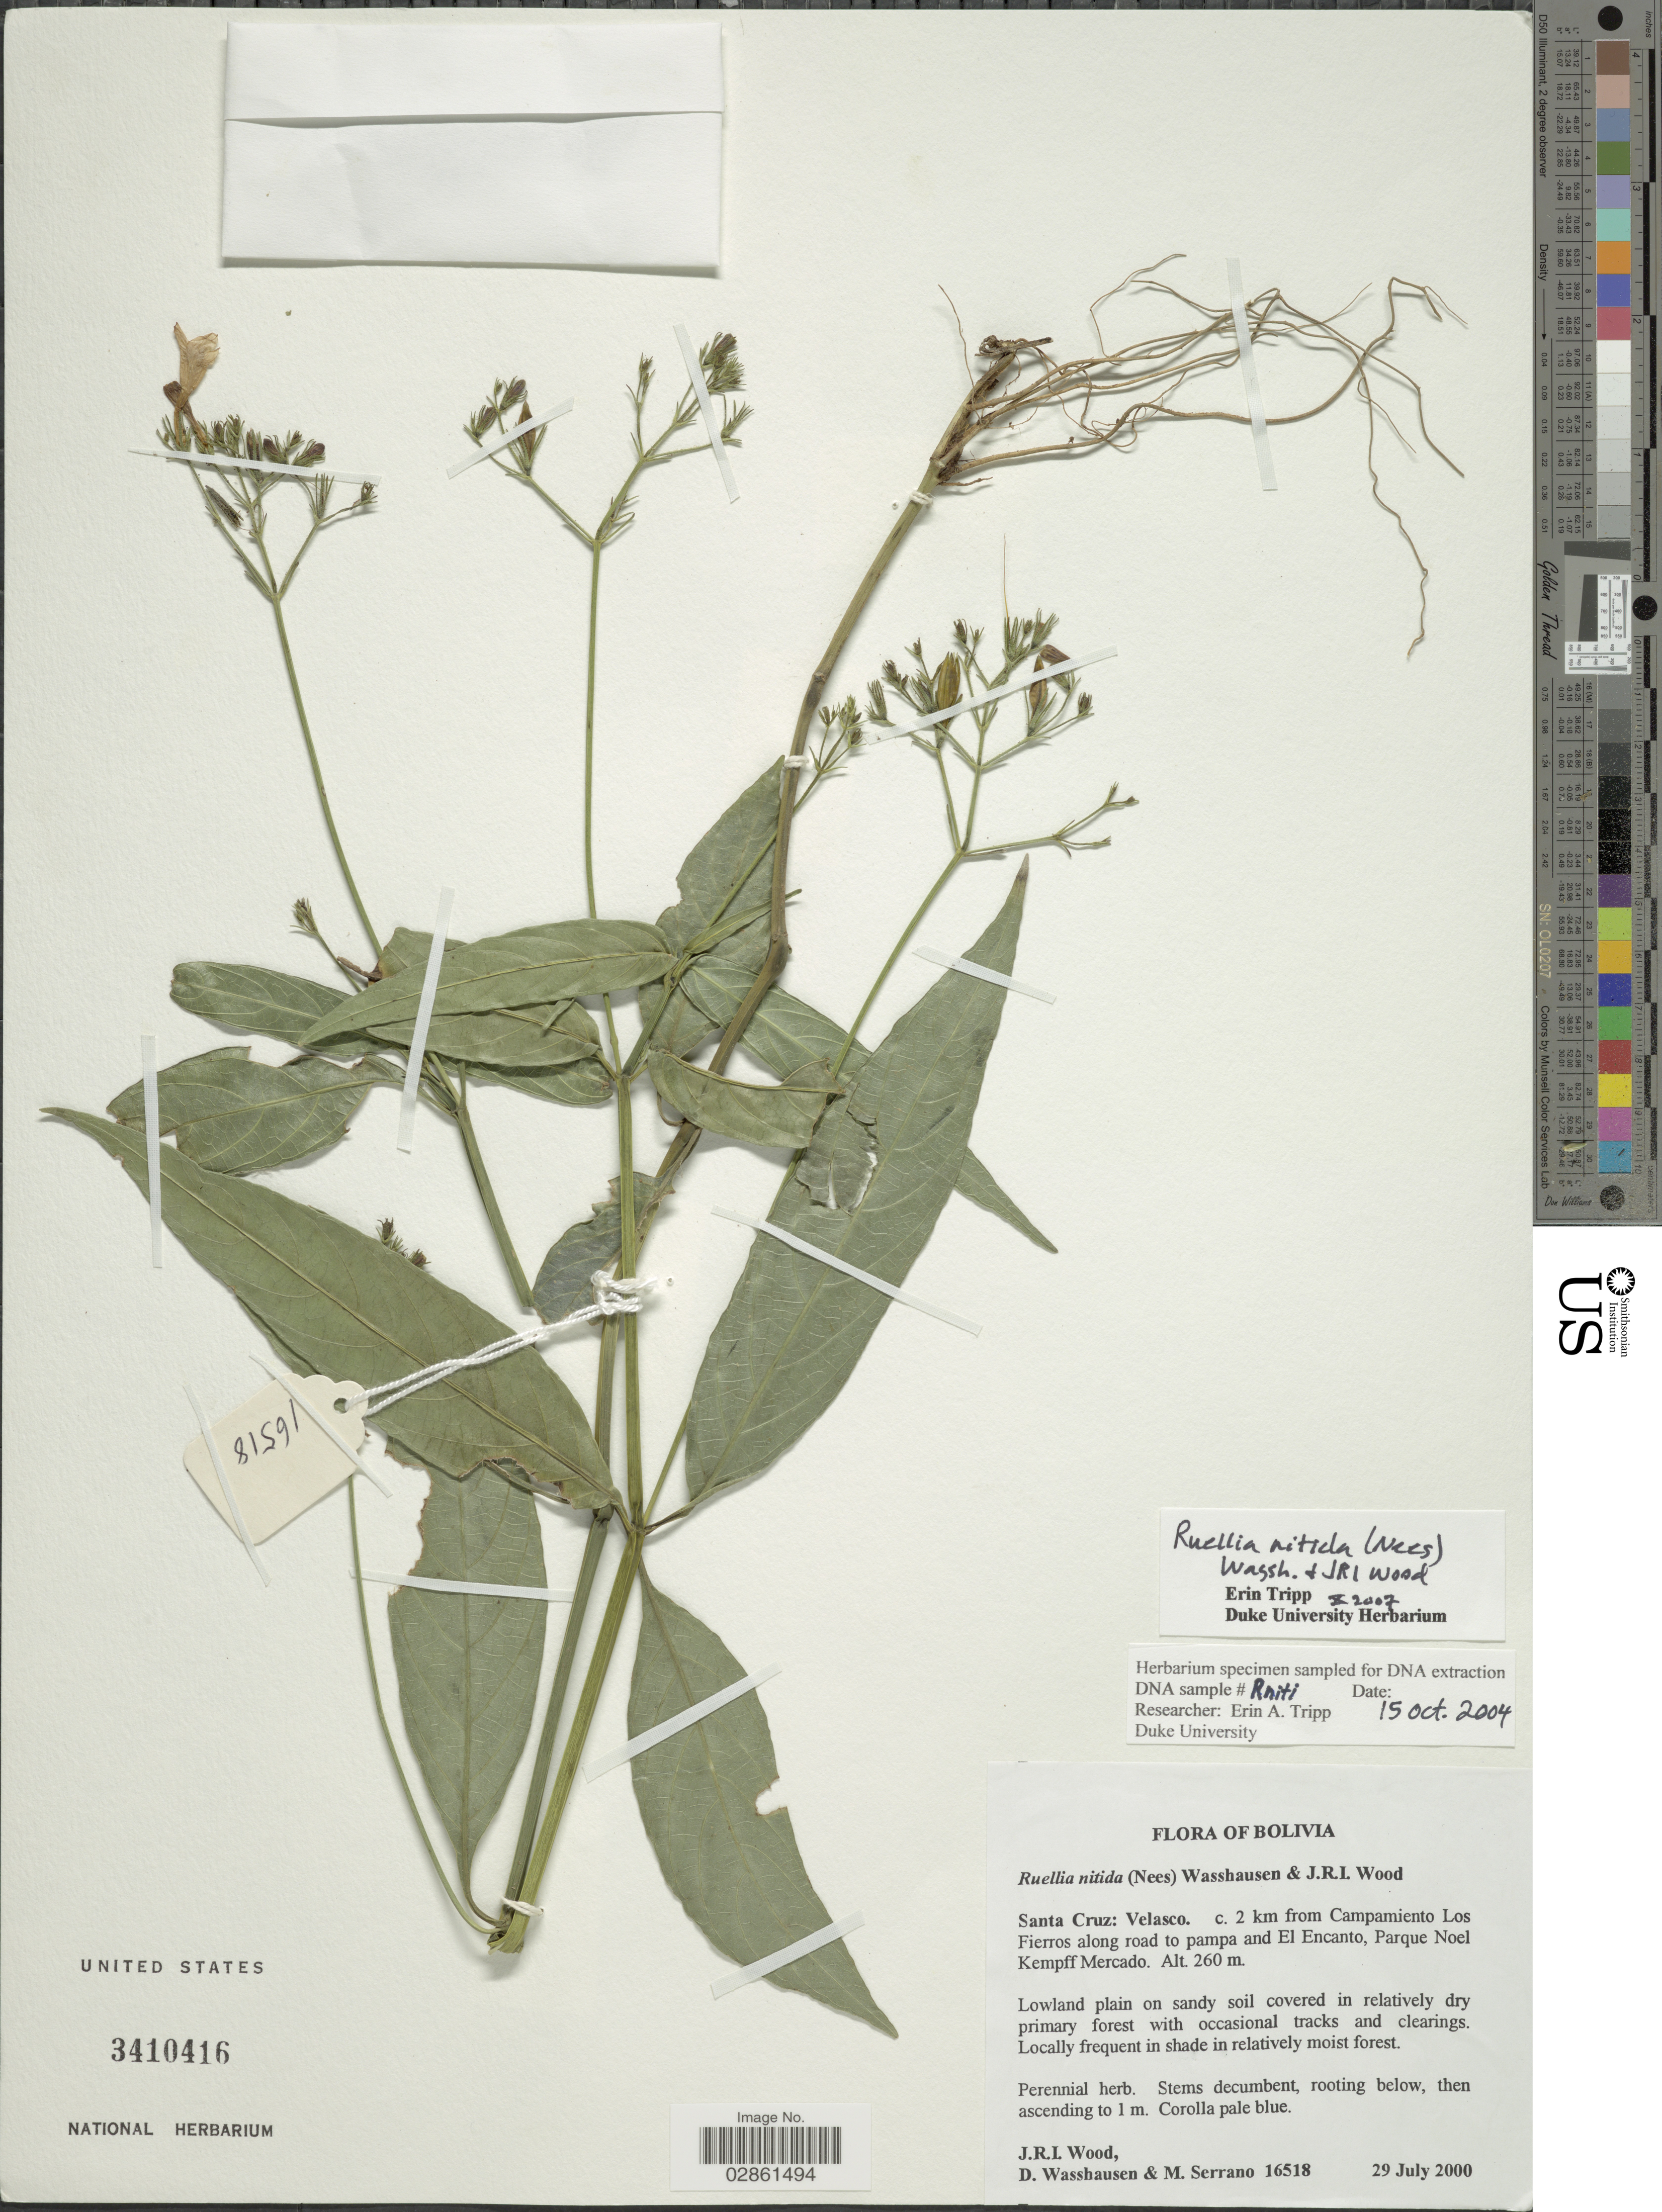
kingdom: Plantae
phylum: Tracheophyta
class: Magnoliopsida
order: Lamiales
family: Acanthaceae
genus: Ruellia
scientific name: Ruellia nitida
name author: (Nees) Wassh. & J.R.I. Wood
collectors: J. R. I. Wood, D. C. Wasshausen & M. Serrano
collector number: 16518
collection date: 2000-07-29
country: Bolivia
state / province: Santa Cruz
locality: Velasco. c. 2 km from Campamiento Los Fierros along road to pampa and El Encanto, Parque Noel Kempff Mercado.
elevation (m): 260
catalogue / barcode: US 3410416